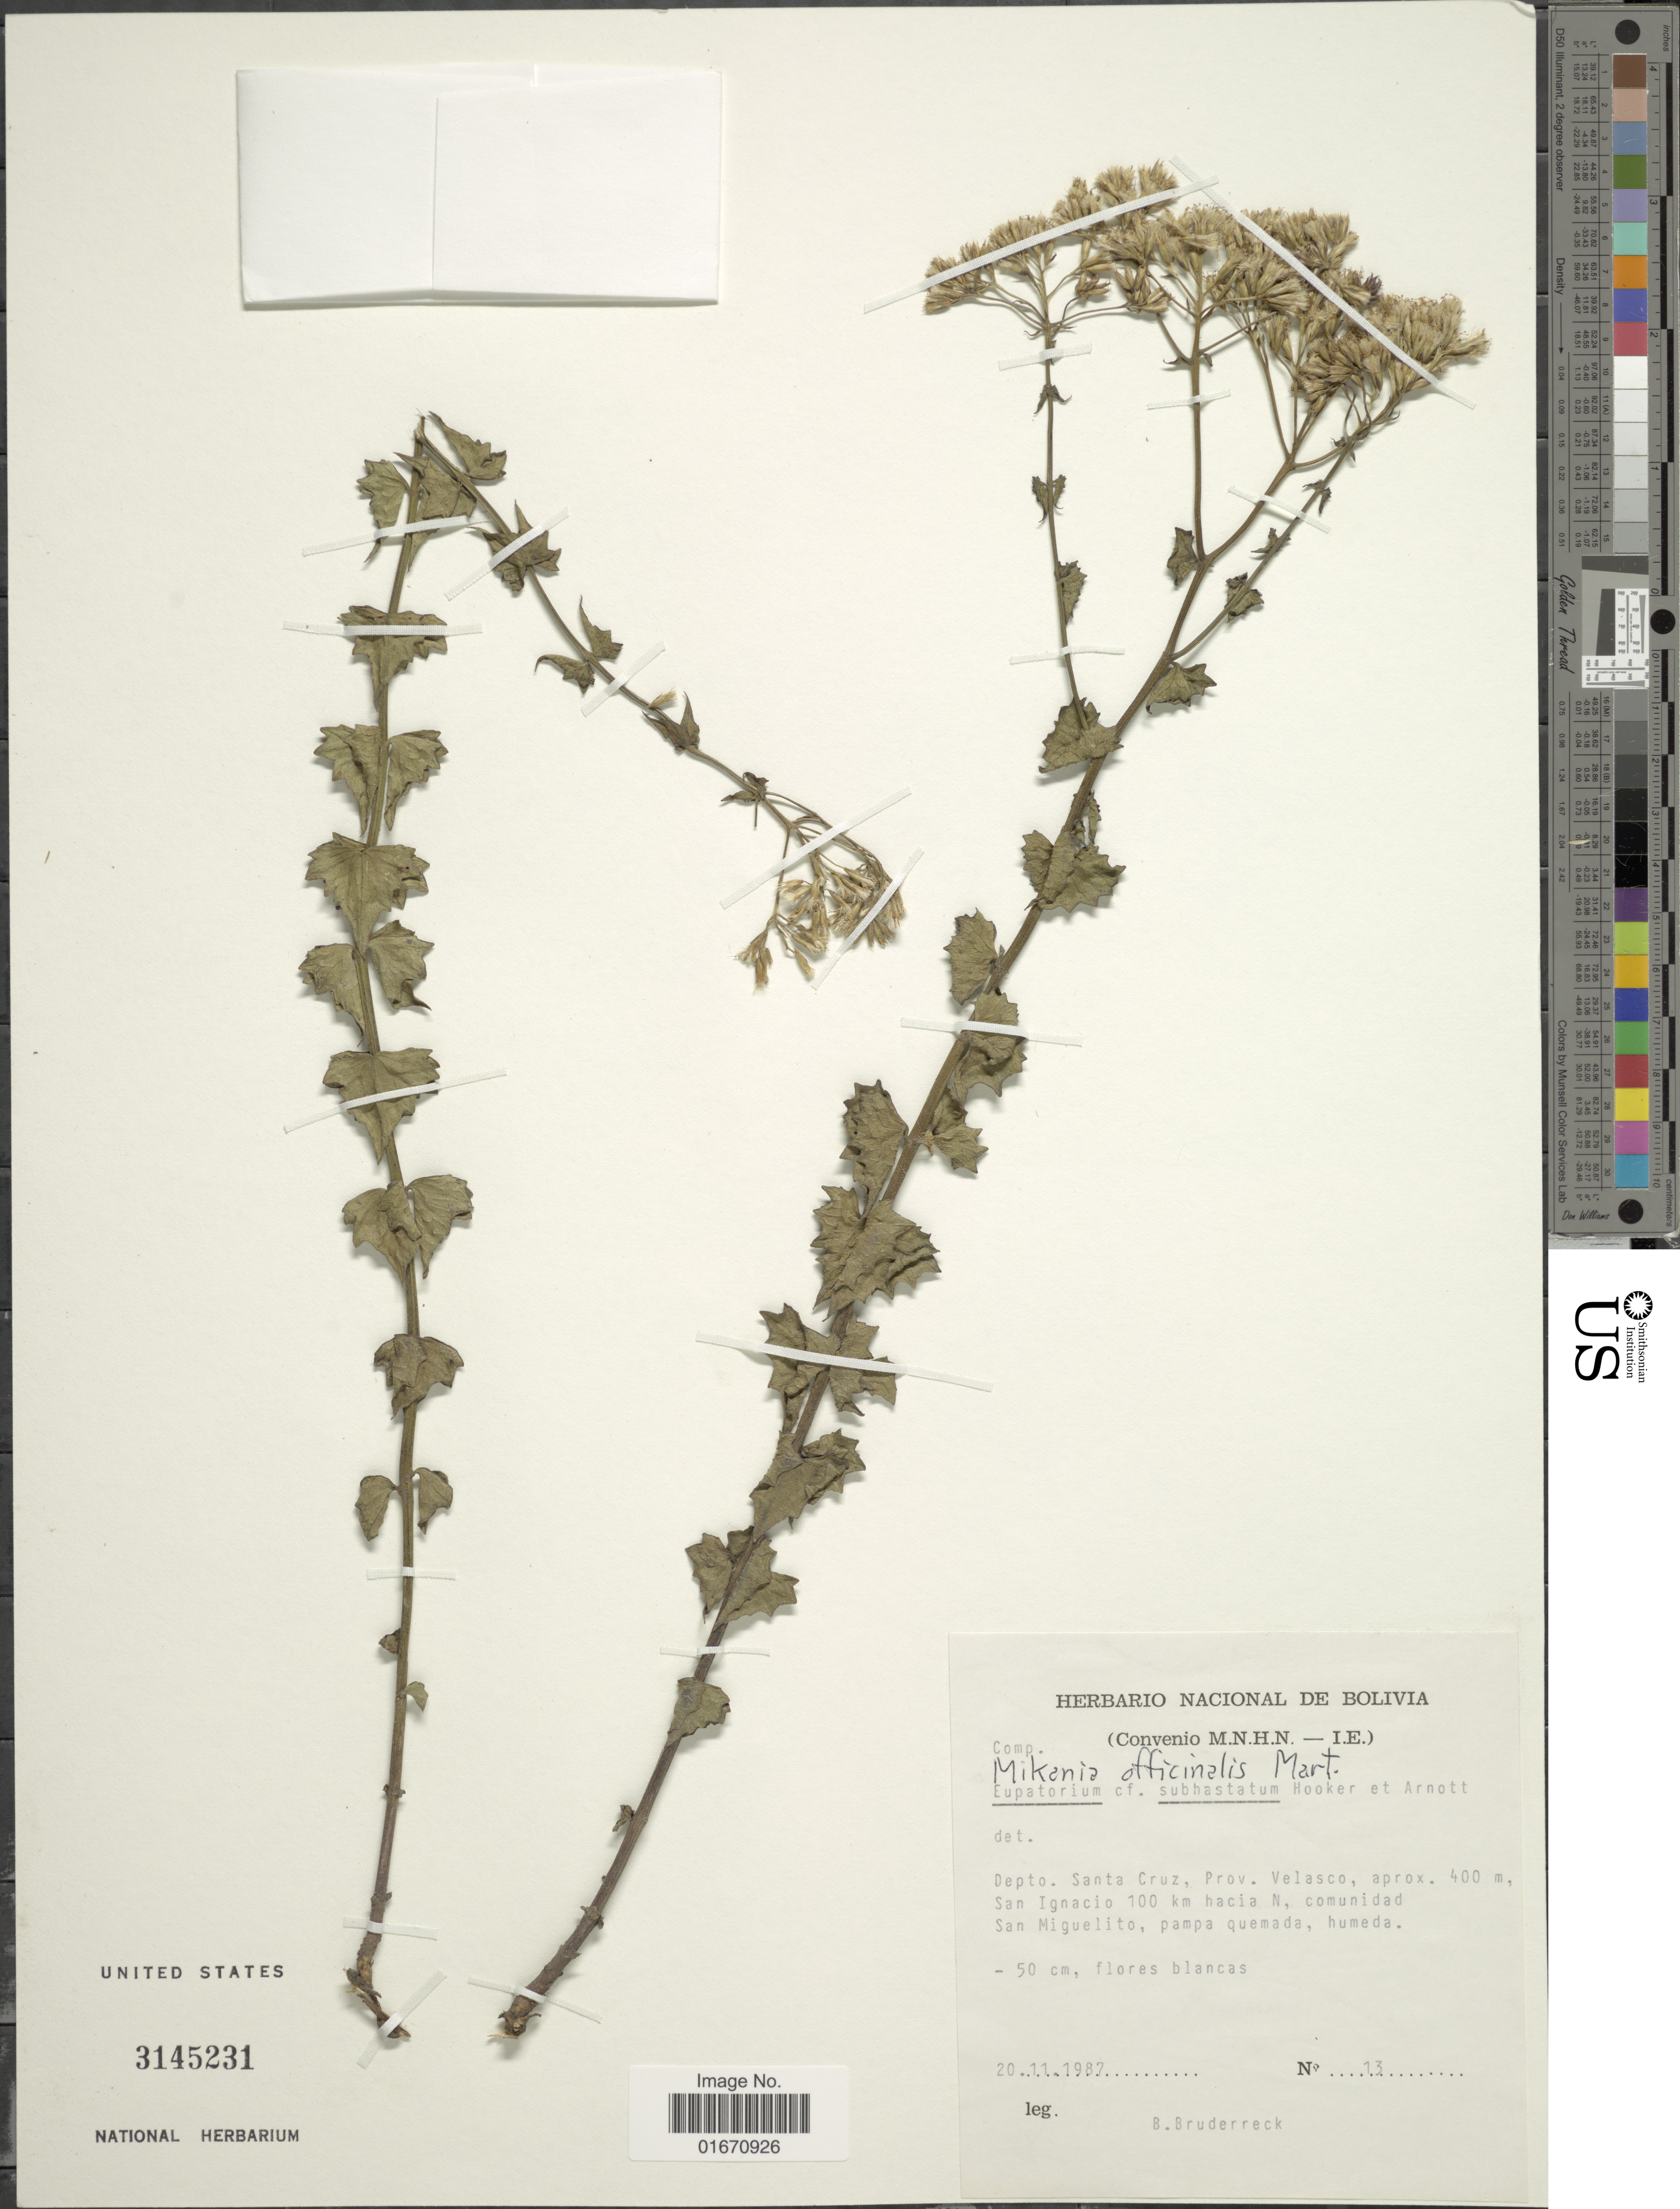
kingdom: Plantae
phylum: Tracheophyta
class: Magnoliopsida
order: Asterales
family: Asteraceae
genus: Mikania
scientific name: Mikania officinalis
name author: Mart.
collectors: B. Bruderreck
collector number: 13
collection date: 1987-11-20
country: Bolivia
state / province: Santa Cruz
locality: Prov. Velasco, San Ignacio 100 km hacia N, comunidad San Miguelito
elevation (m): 400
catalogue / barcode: US 3145231